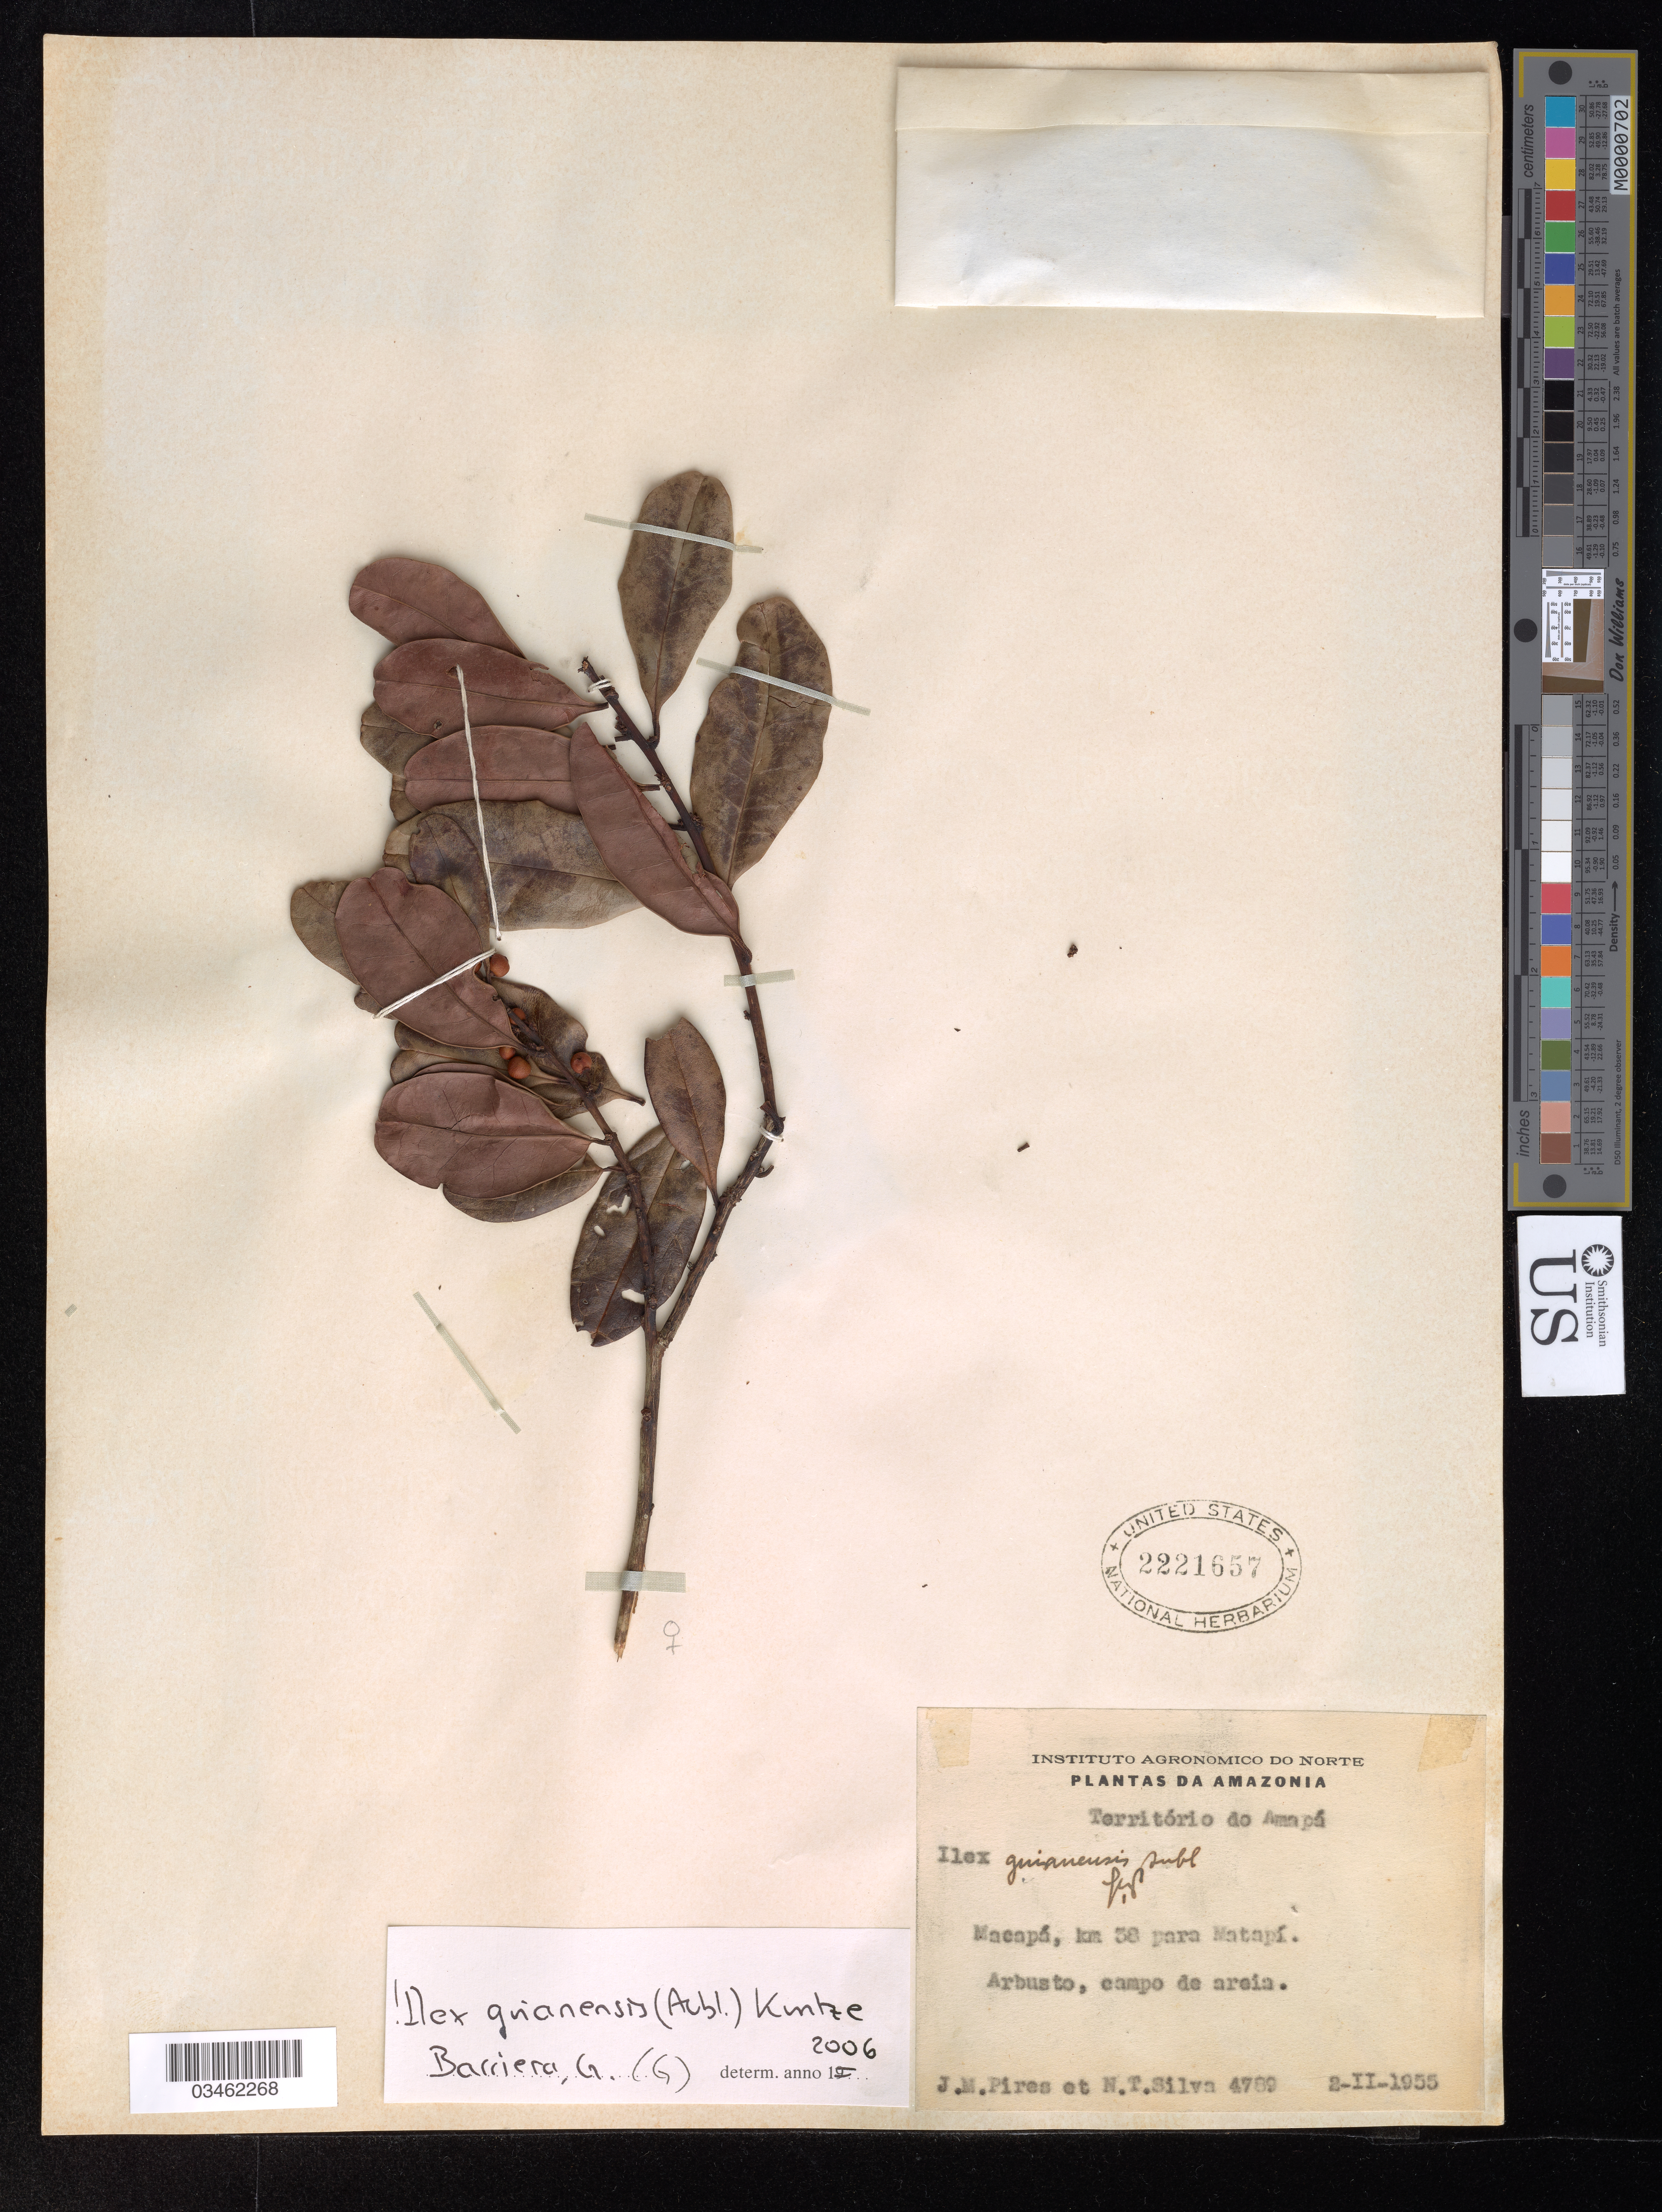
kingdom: Plantae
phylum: Tracheophyta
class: Magnoliopsida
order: Aquifoliales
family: Aquifoliaceae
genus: Ilex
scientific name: Ilex guianensis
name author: (Aubl.) Kuntze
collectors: J. M. Pires & N. Silva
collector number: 4789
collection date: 1955-02-02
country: Brazil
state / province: Amapá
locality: Macapá, km 58 para Matapí.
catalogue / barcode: US 2221657